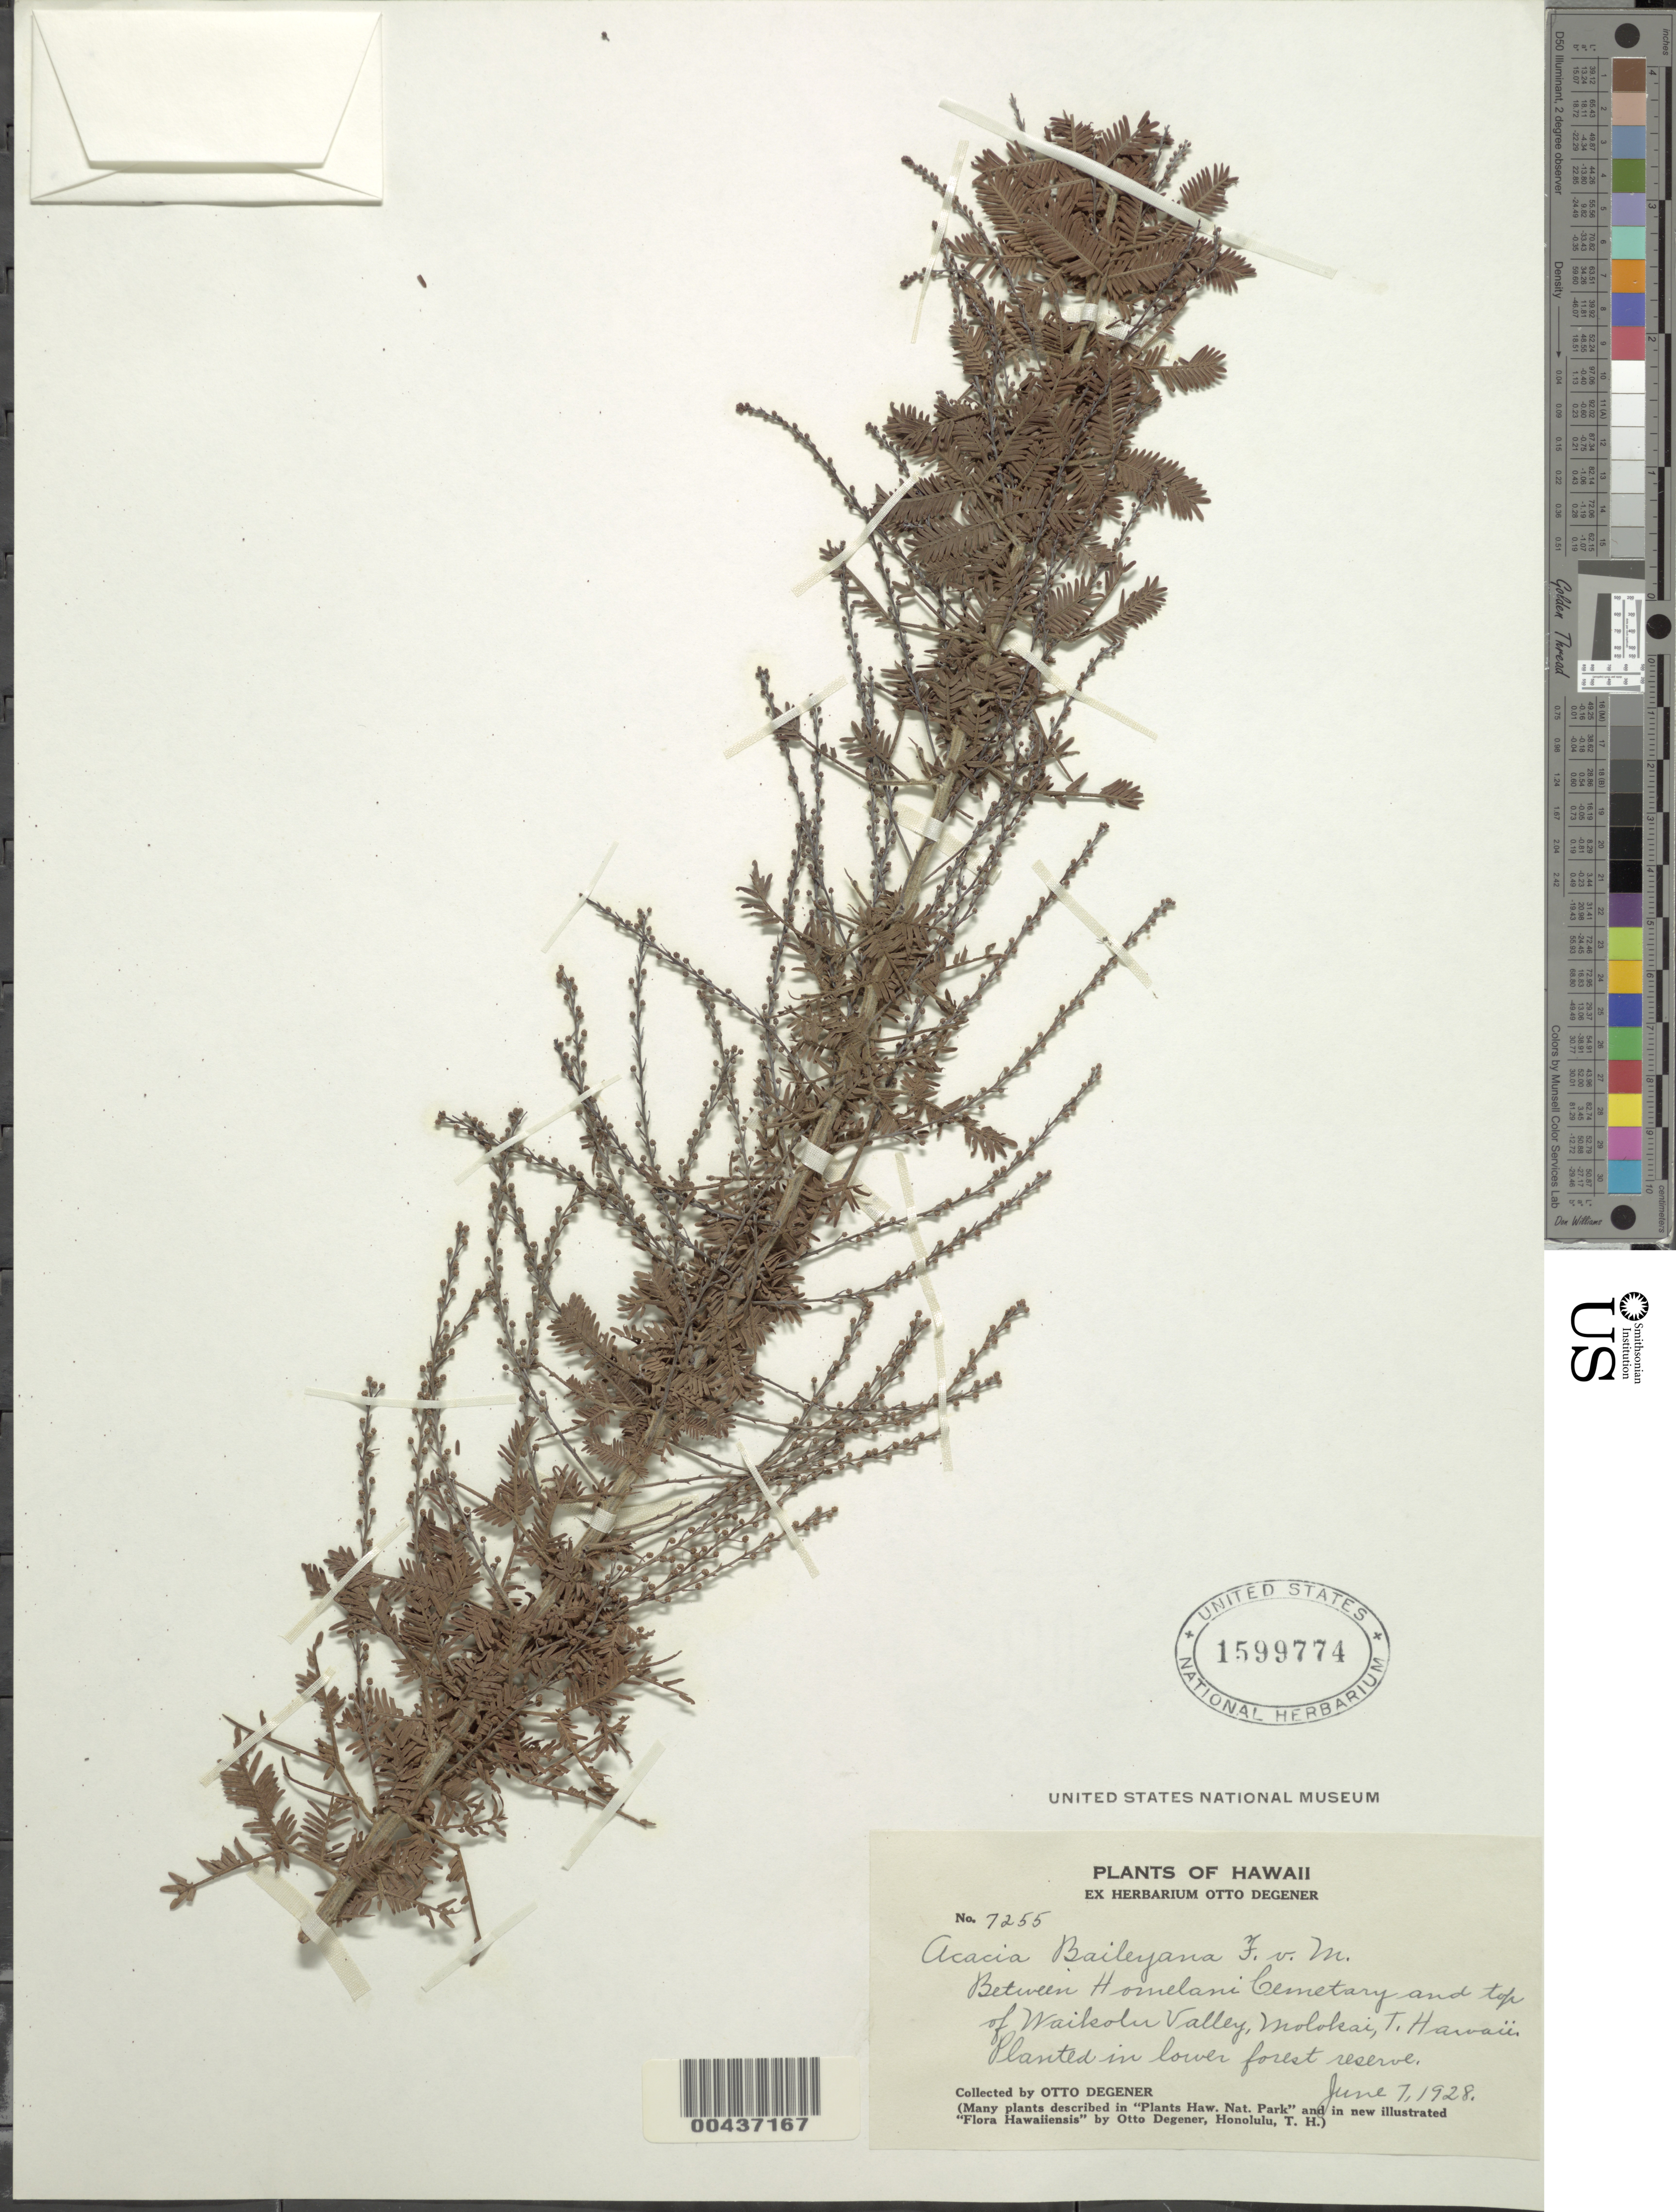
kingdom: Plantae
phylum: Tracheophyta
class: Magnoliopsida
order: Fabales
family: Fabaceae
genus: Acacia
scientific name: Acacia baileyana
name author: F. Muell.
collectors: O. Degener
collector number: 7255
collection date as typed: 7 Jun 1928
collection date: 1928-06-07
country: United States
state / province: Hawaii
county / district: Maui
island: Moloka'i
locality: Between Homelani Cemetery and top of Waikolu Valley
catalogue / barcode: US 1599774